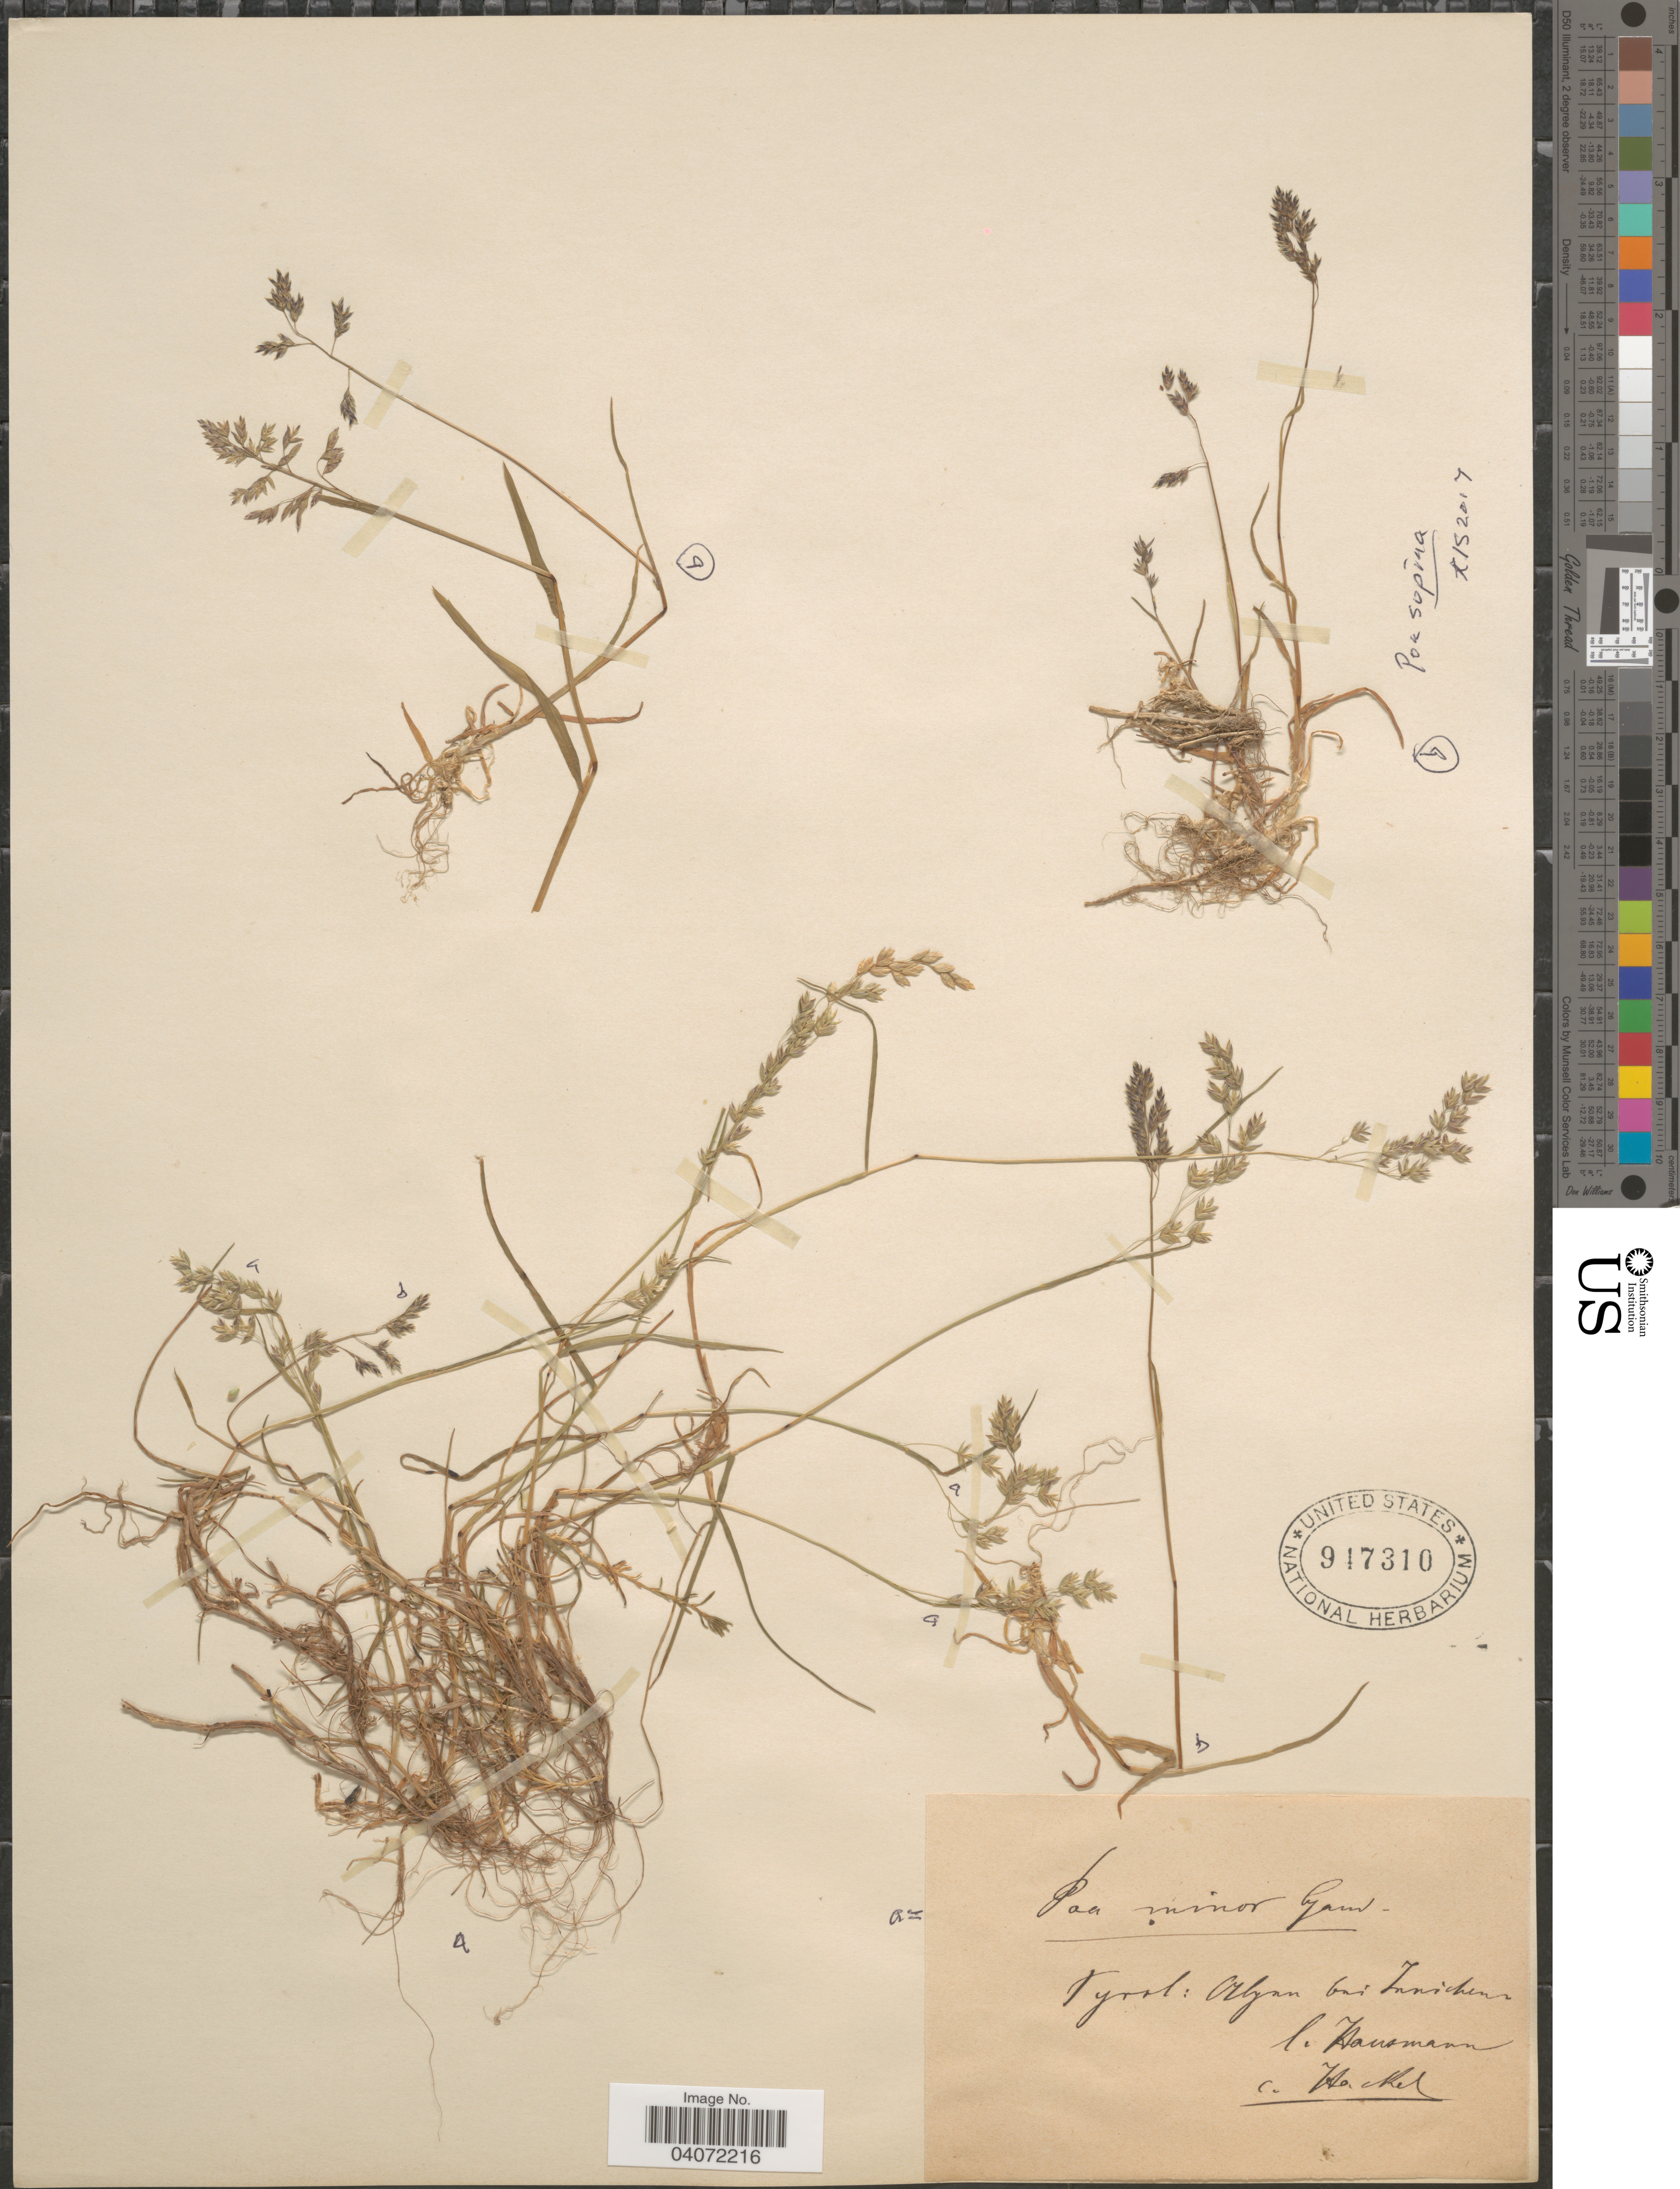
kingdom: Plantae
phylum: Tracheophyta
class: Liliopsida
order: Poales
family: Poaceae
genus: Poa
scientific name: Poa minor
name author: Gaudin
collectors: -. Hackel & L. Hausmann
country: Italy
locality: Tyrol: Algan bei Innischenn. [Innichen]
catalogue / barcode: US 947310